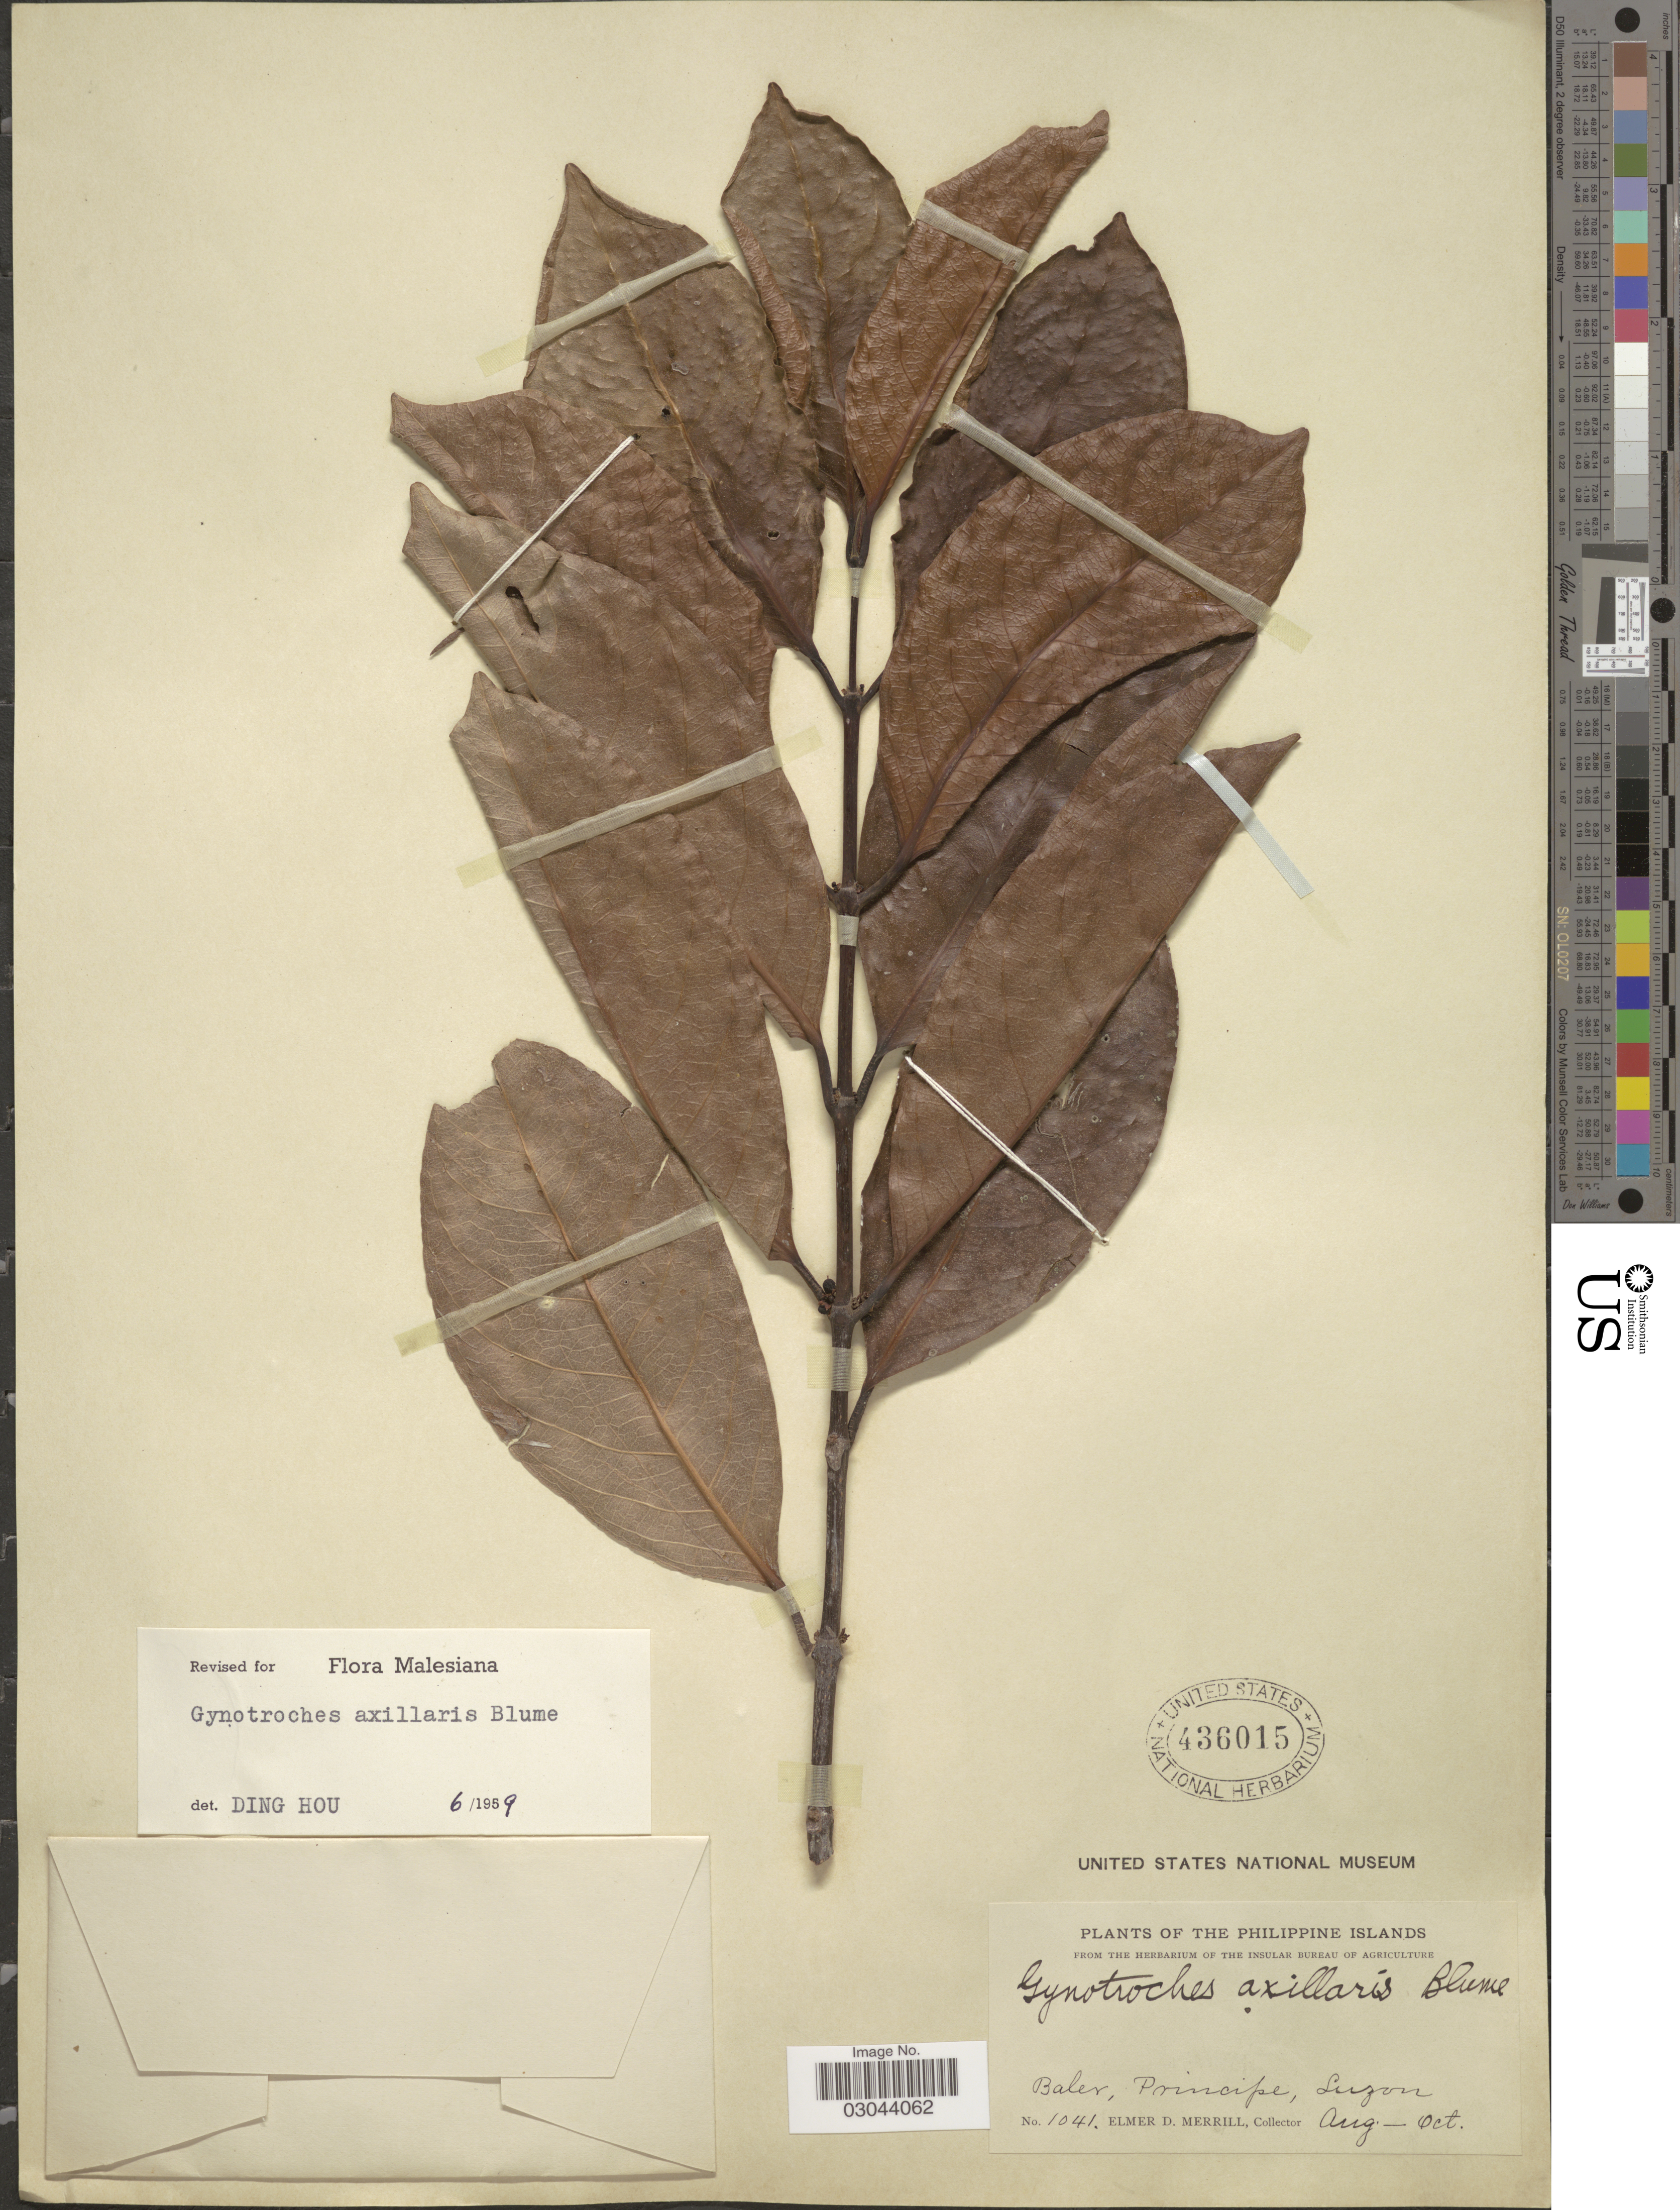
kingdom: Plantae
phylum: Tracheophyta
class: Magnoliopsida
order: Malpighiales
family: Rhizophoraceae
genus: Gynotroches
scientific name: Gynotroches axillaris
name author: Blume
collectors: E. D. Merrill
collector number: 1041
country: Philippines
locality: Baler, Principe, Luzon.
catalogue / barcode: US 436015